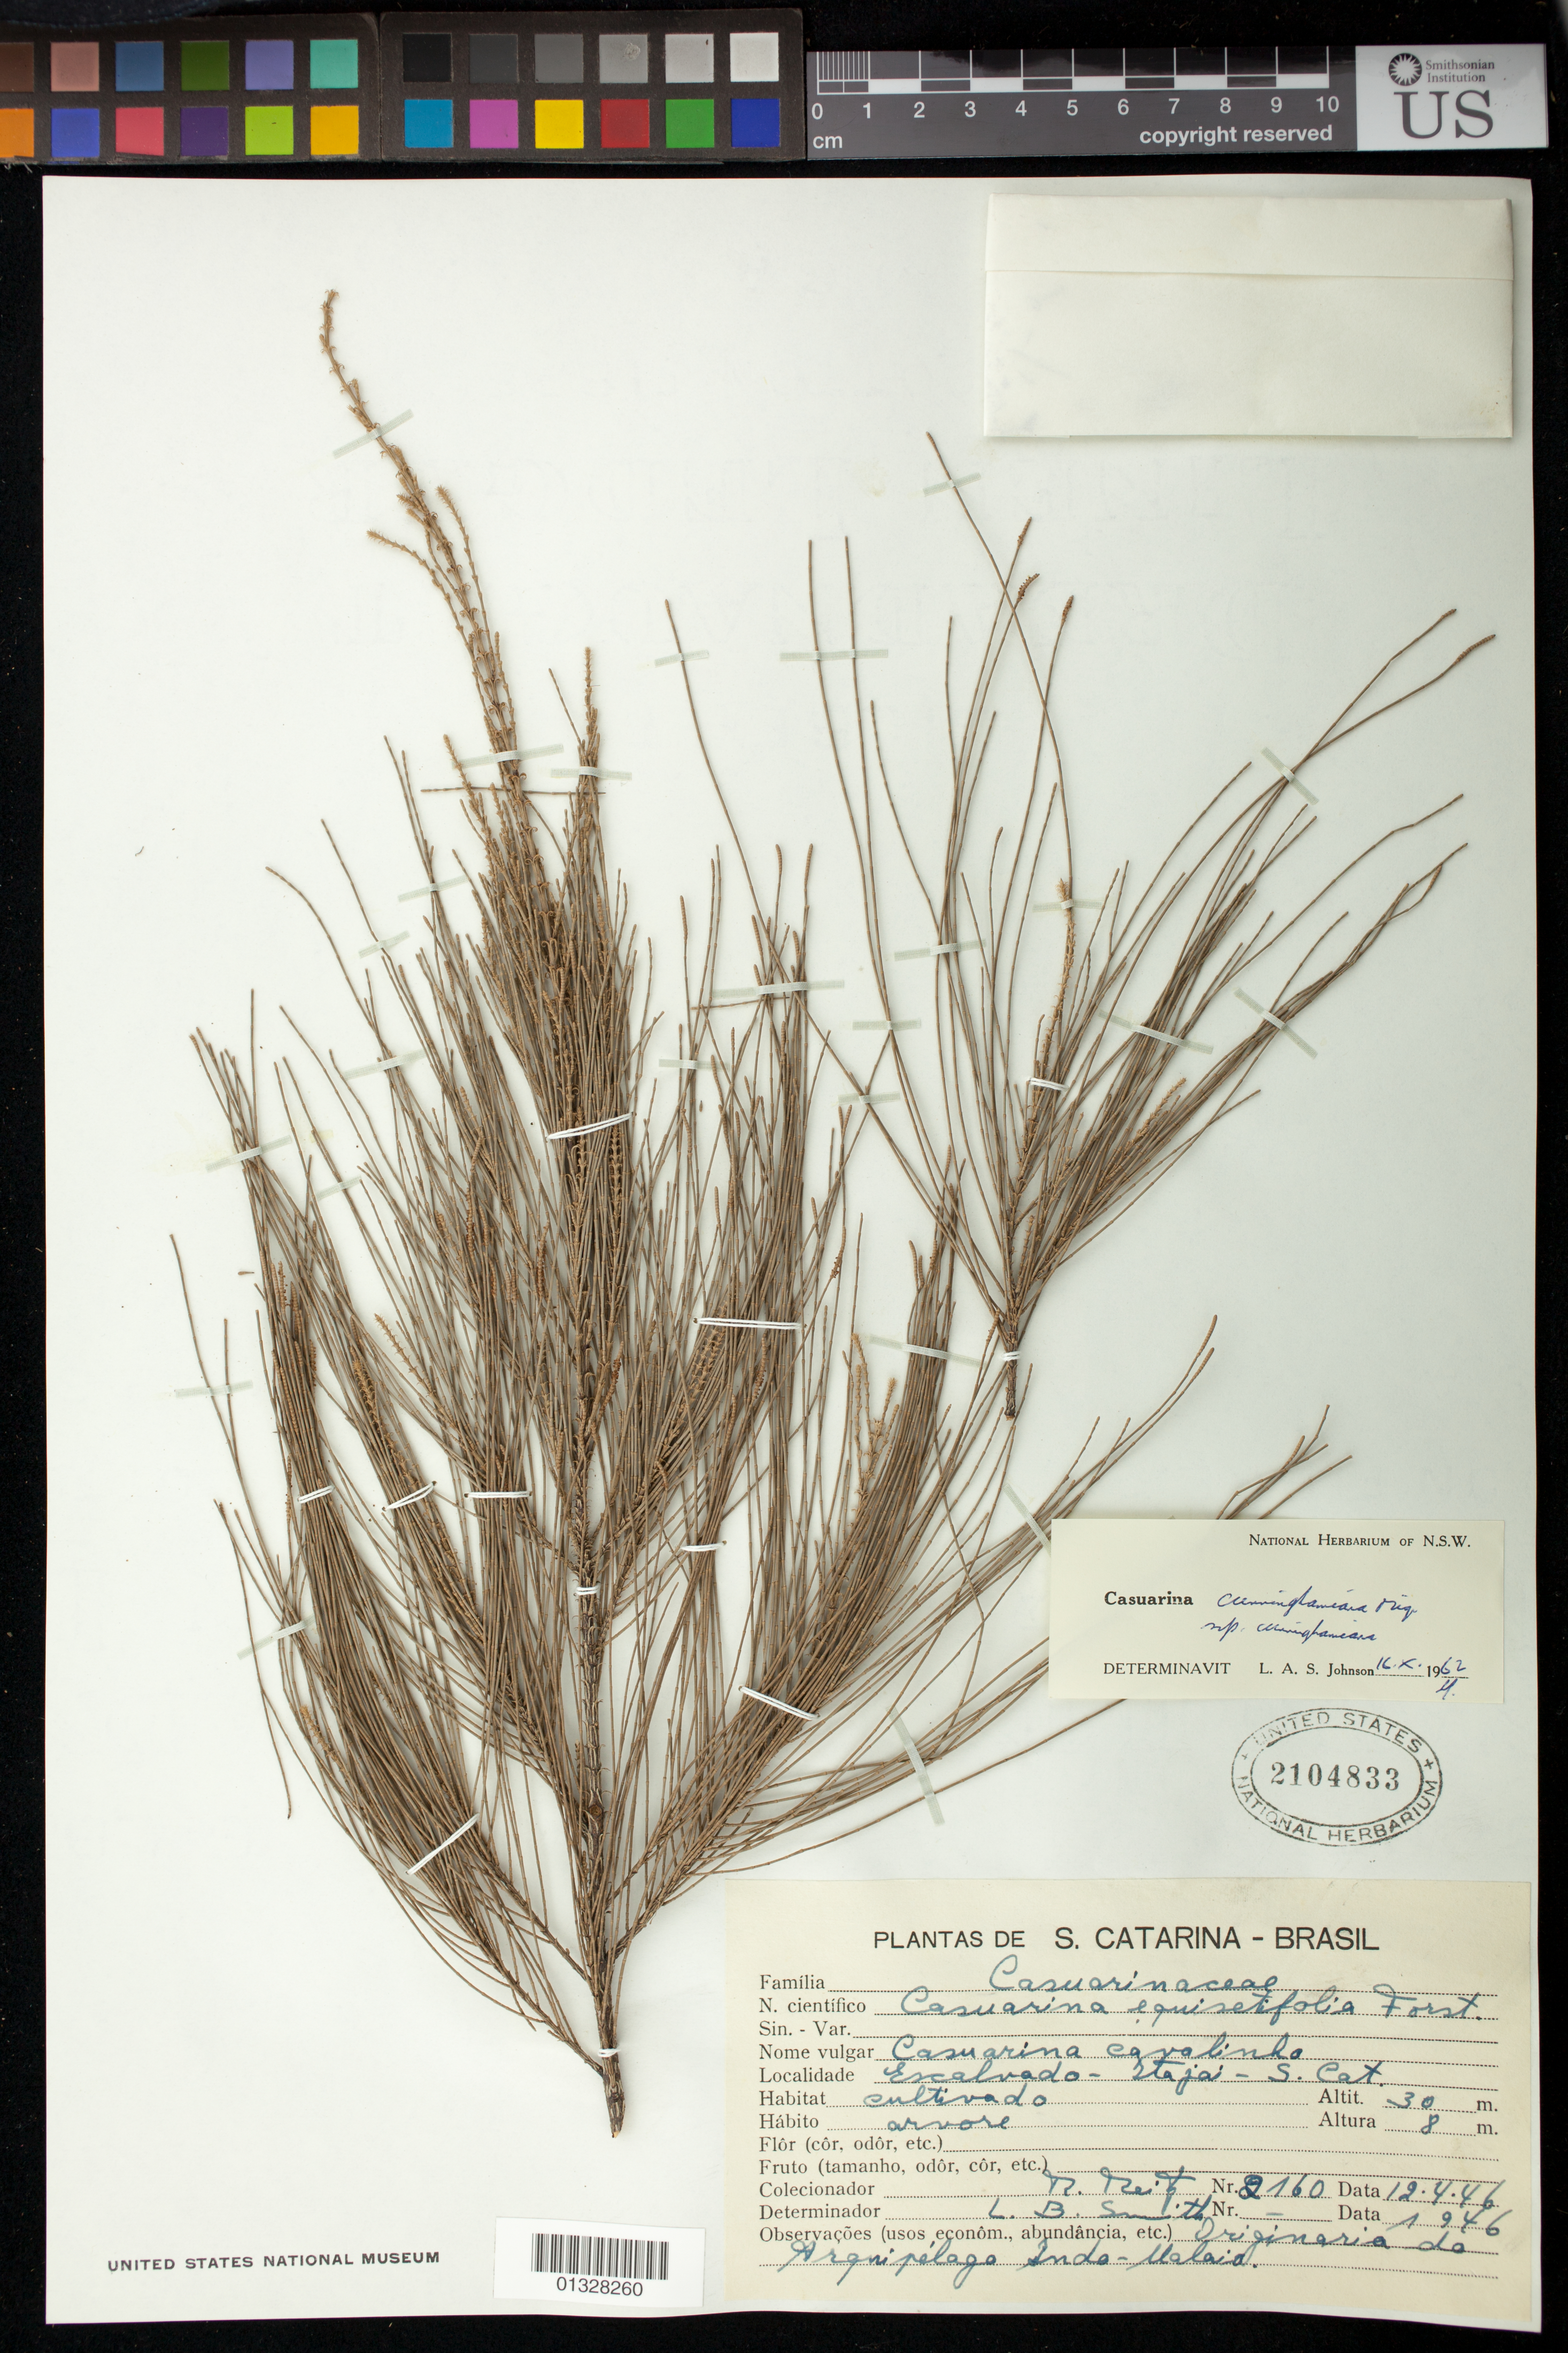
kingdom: Plantae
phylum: Tracheophyta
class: Magnoliopsida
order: Fagales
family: Casuarinaceae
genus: Casuarina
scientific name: Casuarina cunninghamiana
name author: Miq.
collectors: R. Reitz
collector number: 2160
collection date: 1946-04-12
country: Brazil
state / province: Santa Catarina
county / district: Itajaí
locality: Escalvado.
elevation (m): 30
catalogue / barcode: US 2104833